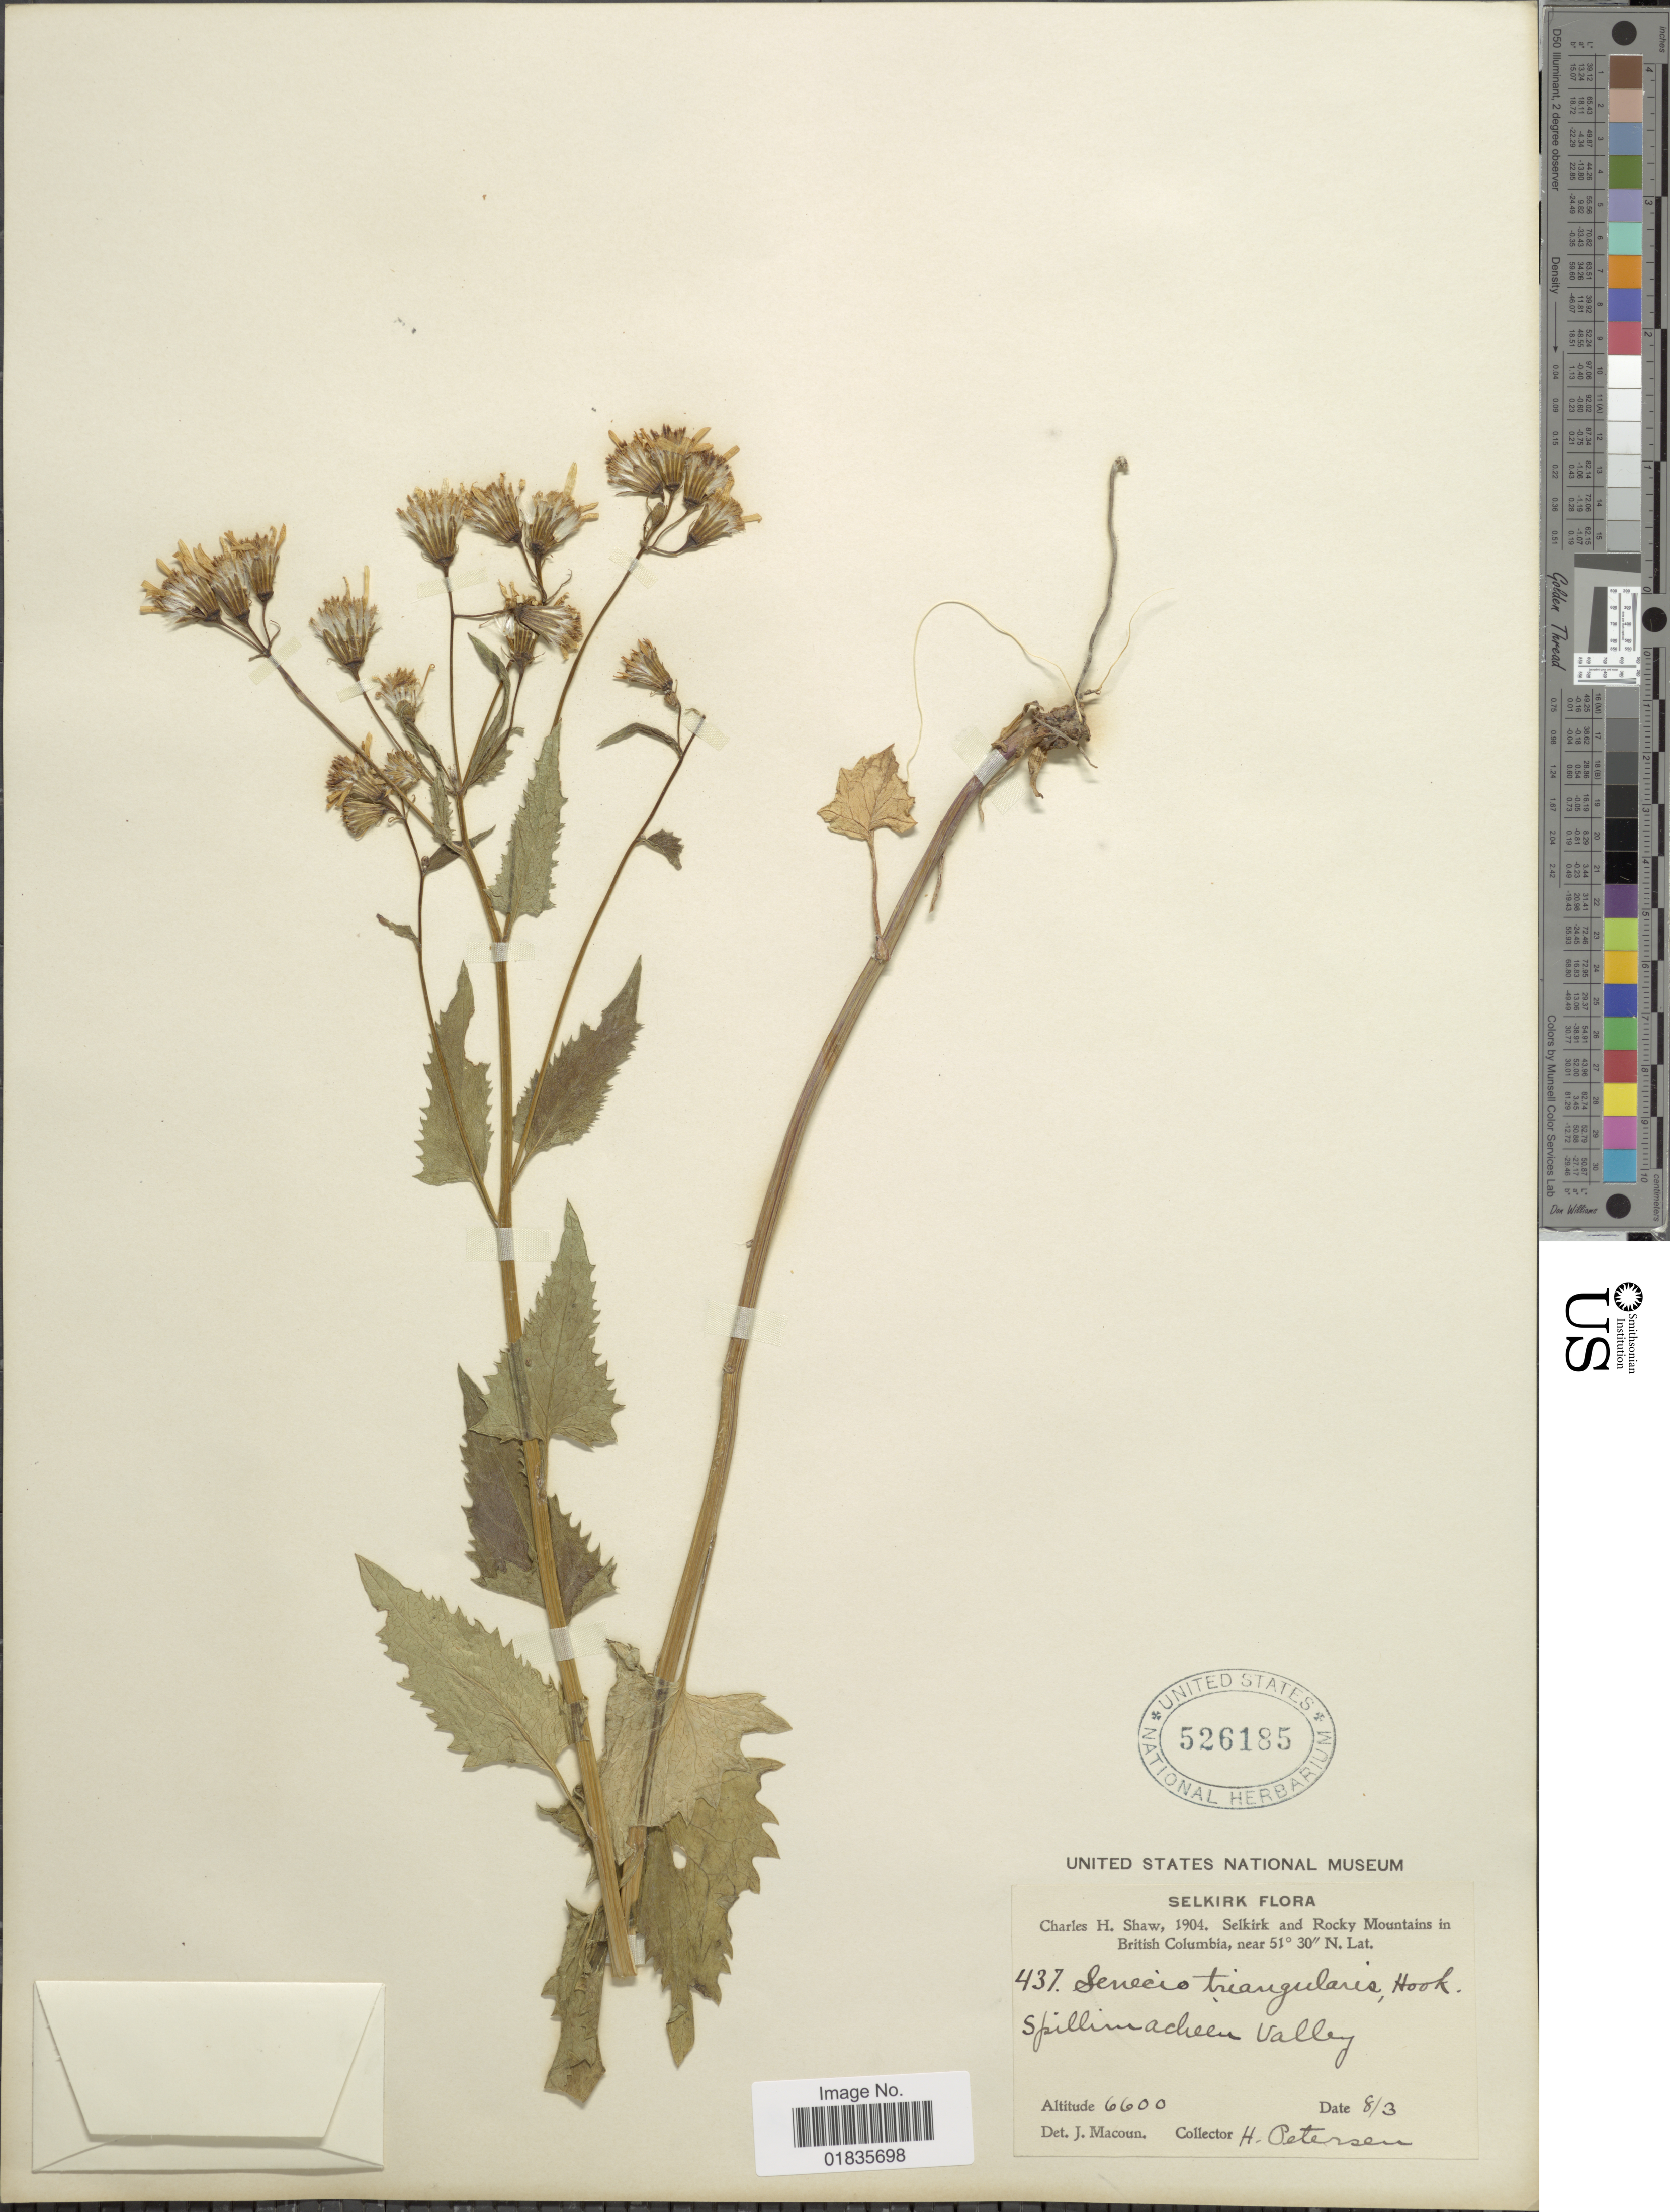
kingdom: Plantae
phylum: Tracheophyta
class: Magnoliopsida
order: Asterales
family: Asteraceae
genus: Senecio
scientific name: Senecio tricephalus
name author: Klatt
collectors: H. Petersen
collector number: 437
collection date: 1904-08-03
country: Canada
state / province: British Columbia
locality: Selkirk and Rocky Mountains, Spillimacheen Valley.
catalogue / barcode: US 526185